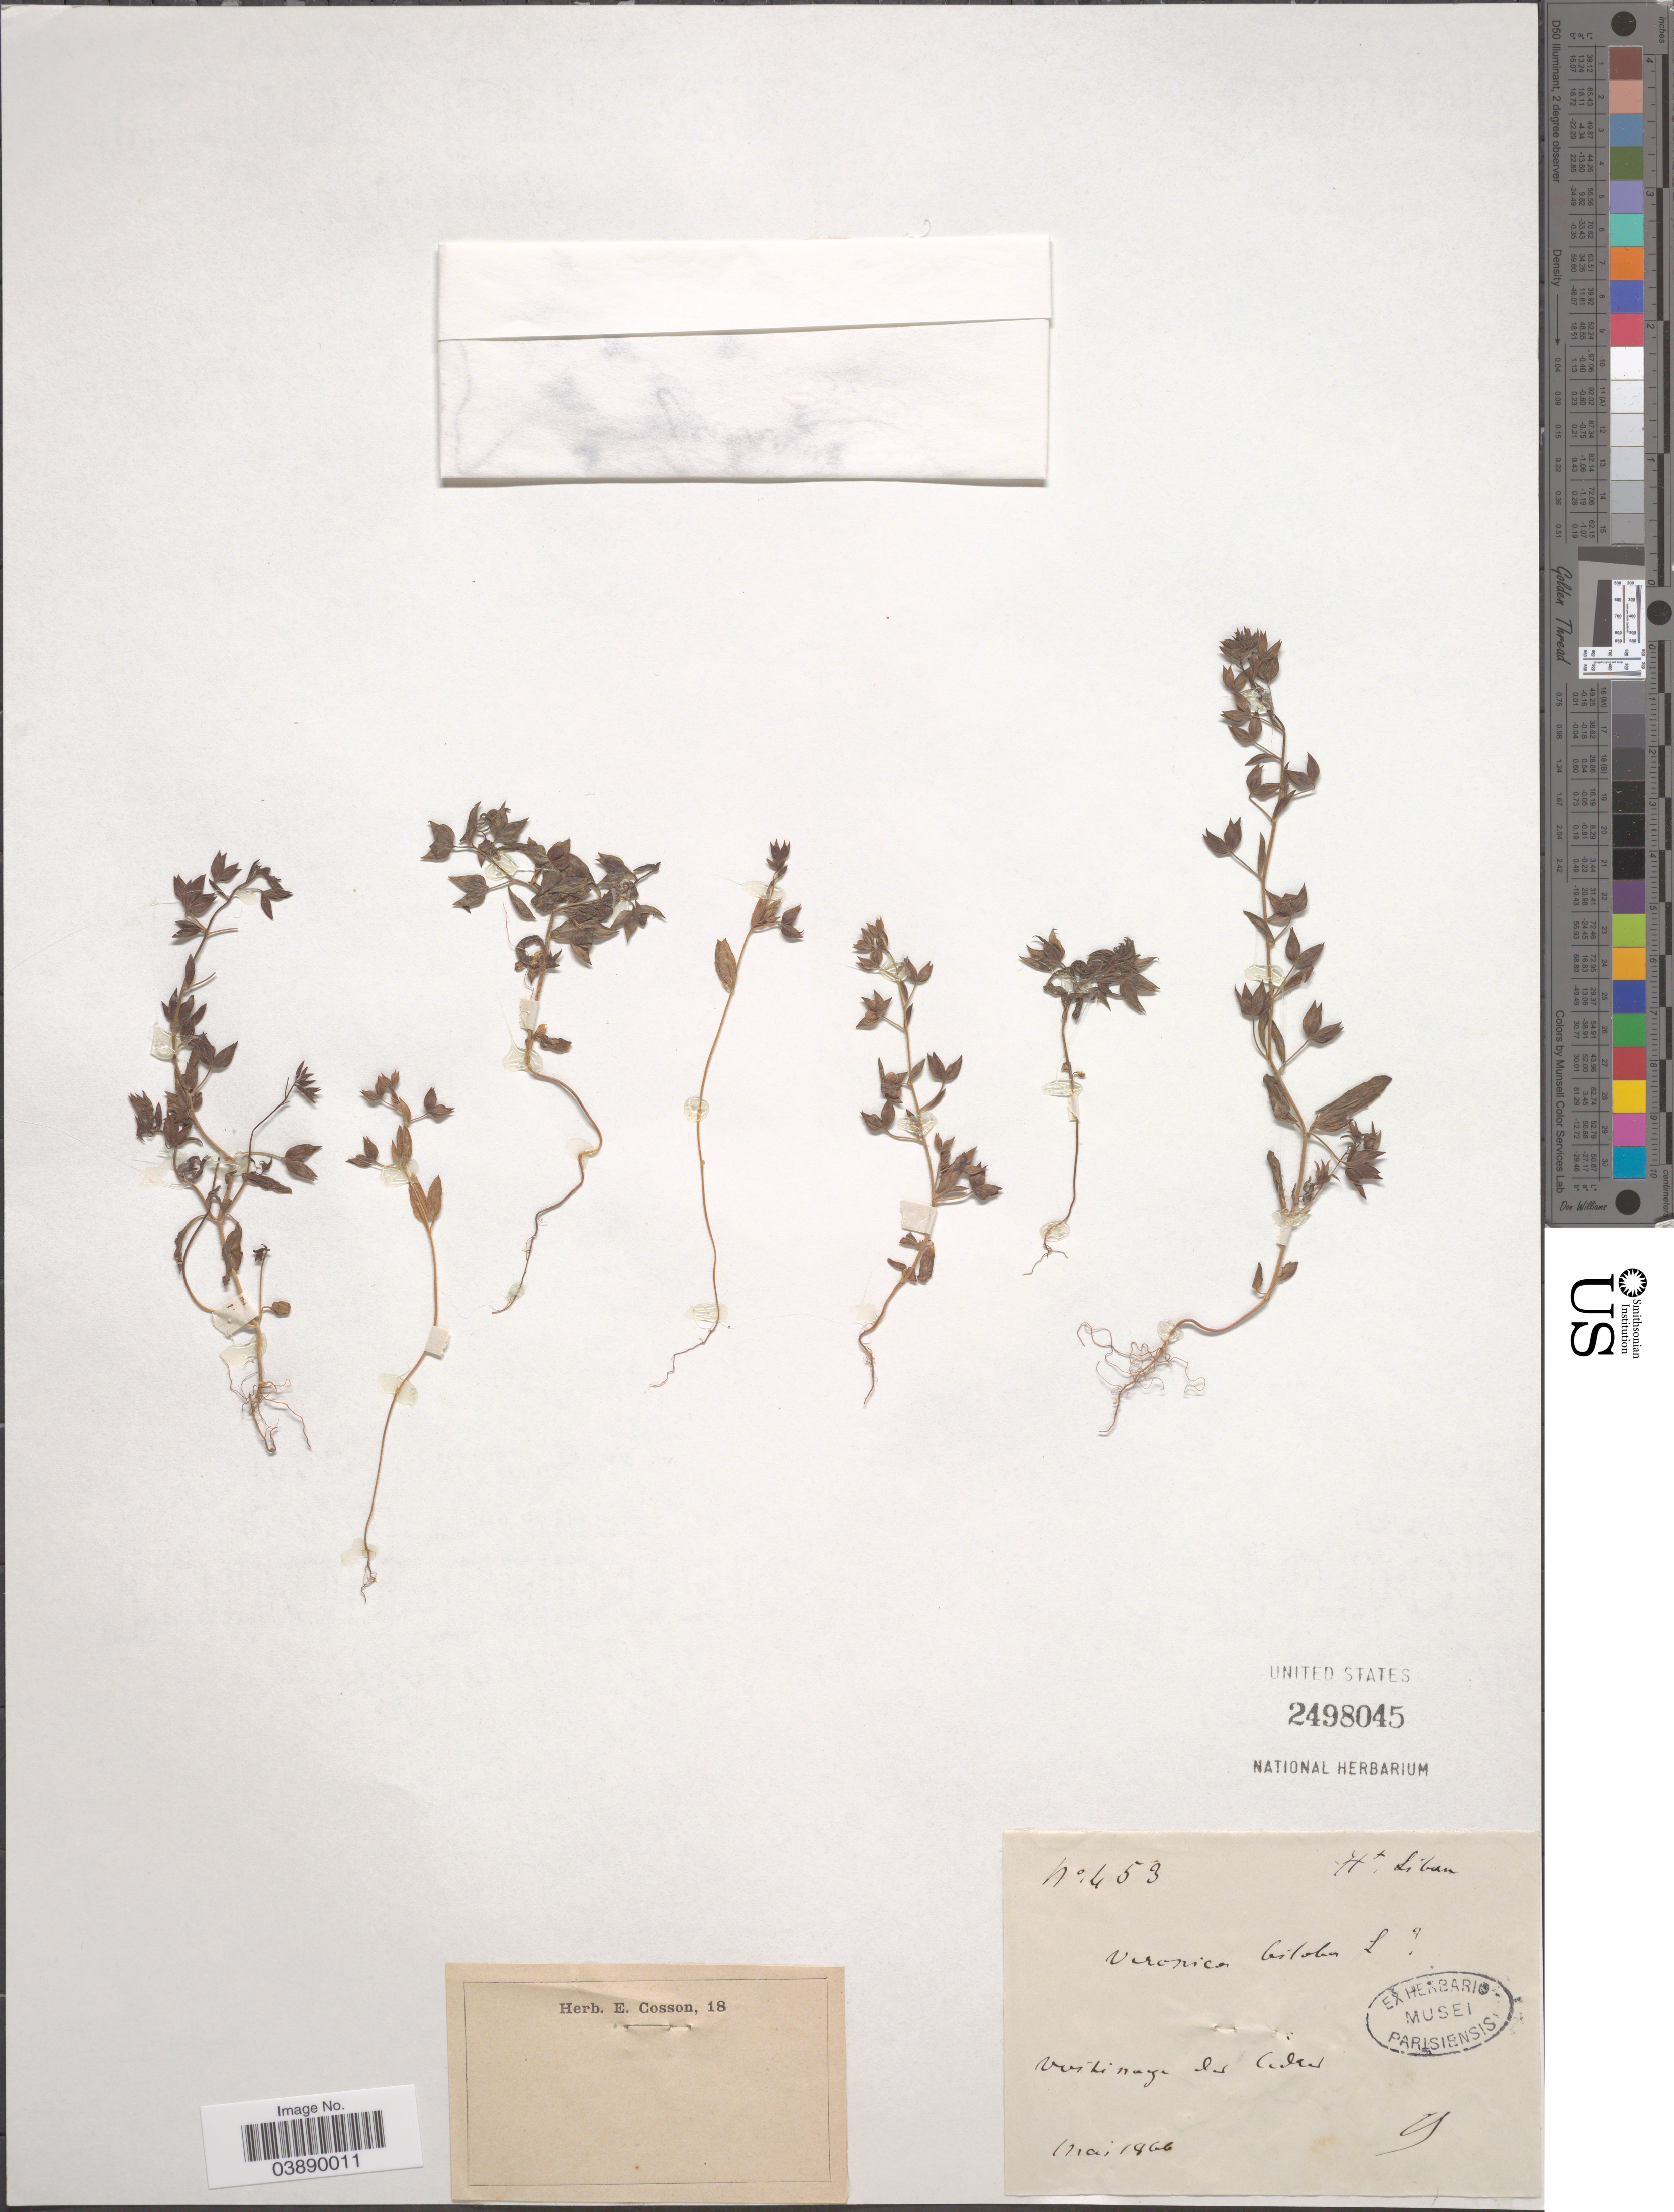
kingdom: Plantae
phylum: Tracheophyta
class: Magnoliopsida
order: Lamiales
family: Plantaginaceae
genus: Veronica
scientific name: Veronica biloba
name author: Schreb. ex L.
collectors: E. Cosson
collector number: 453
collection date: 1866-05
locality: Ht. Liban. Uvikinaga bei Cedar. [interpreted]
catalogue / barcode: US 2498045